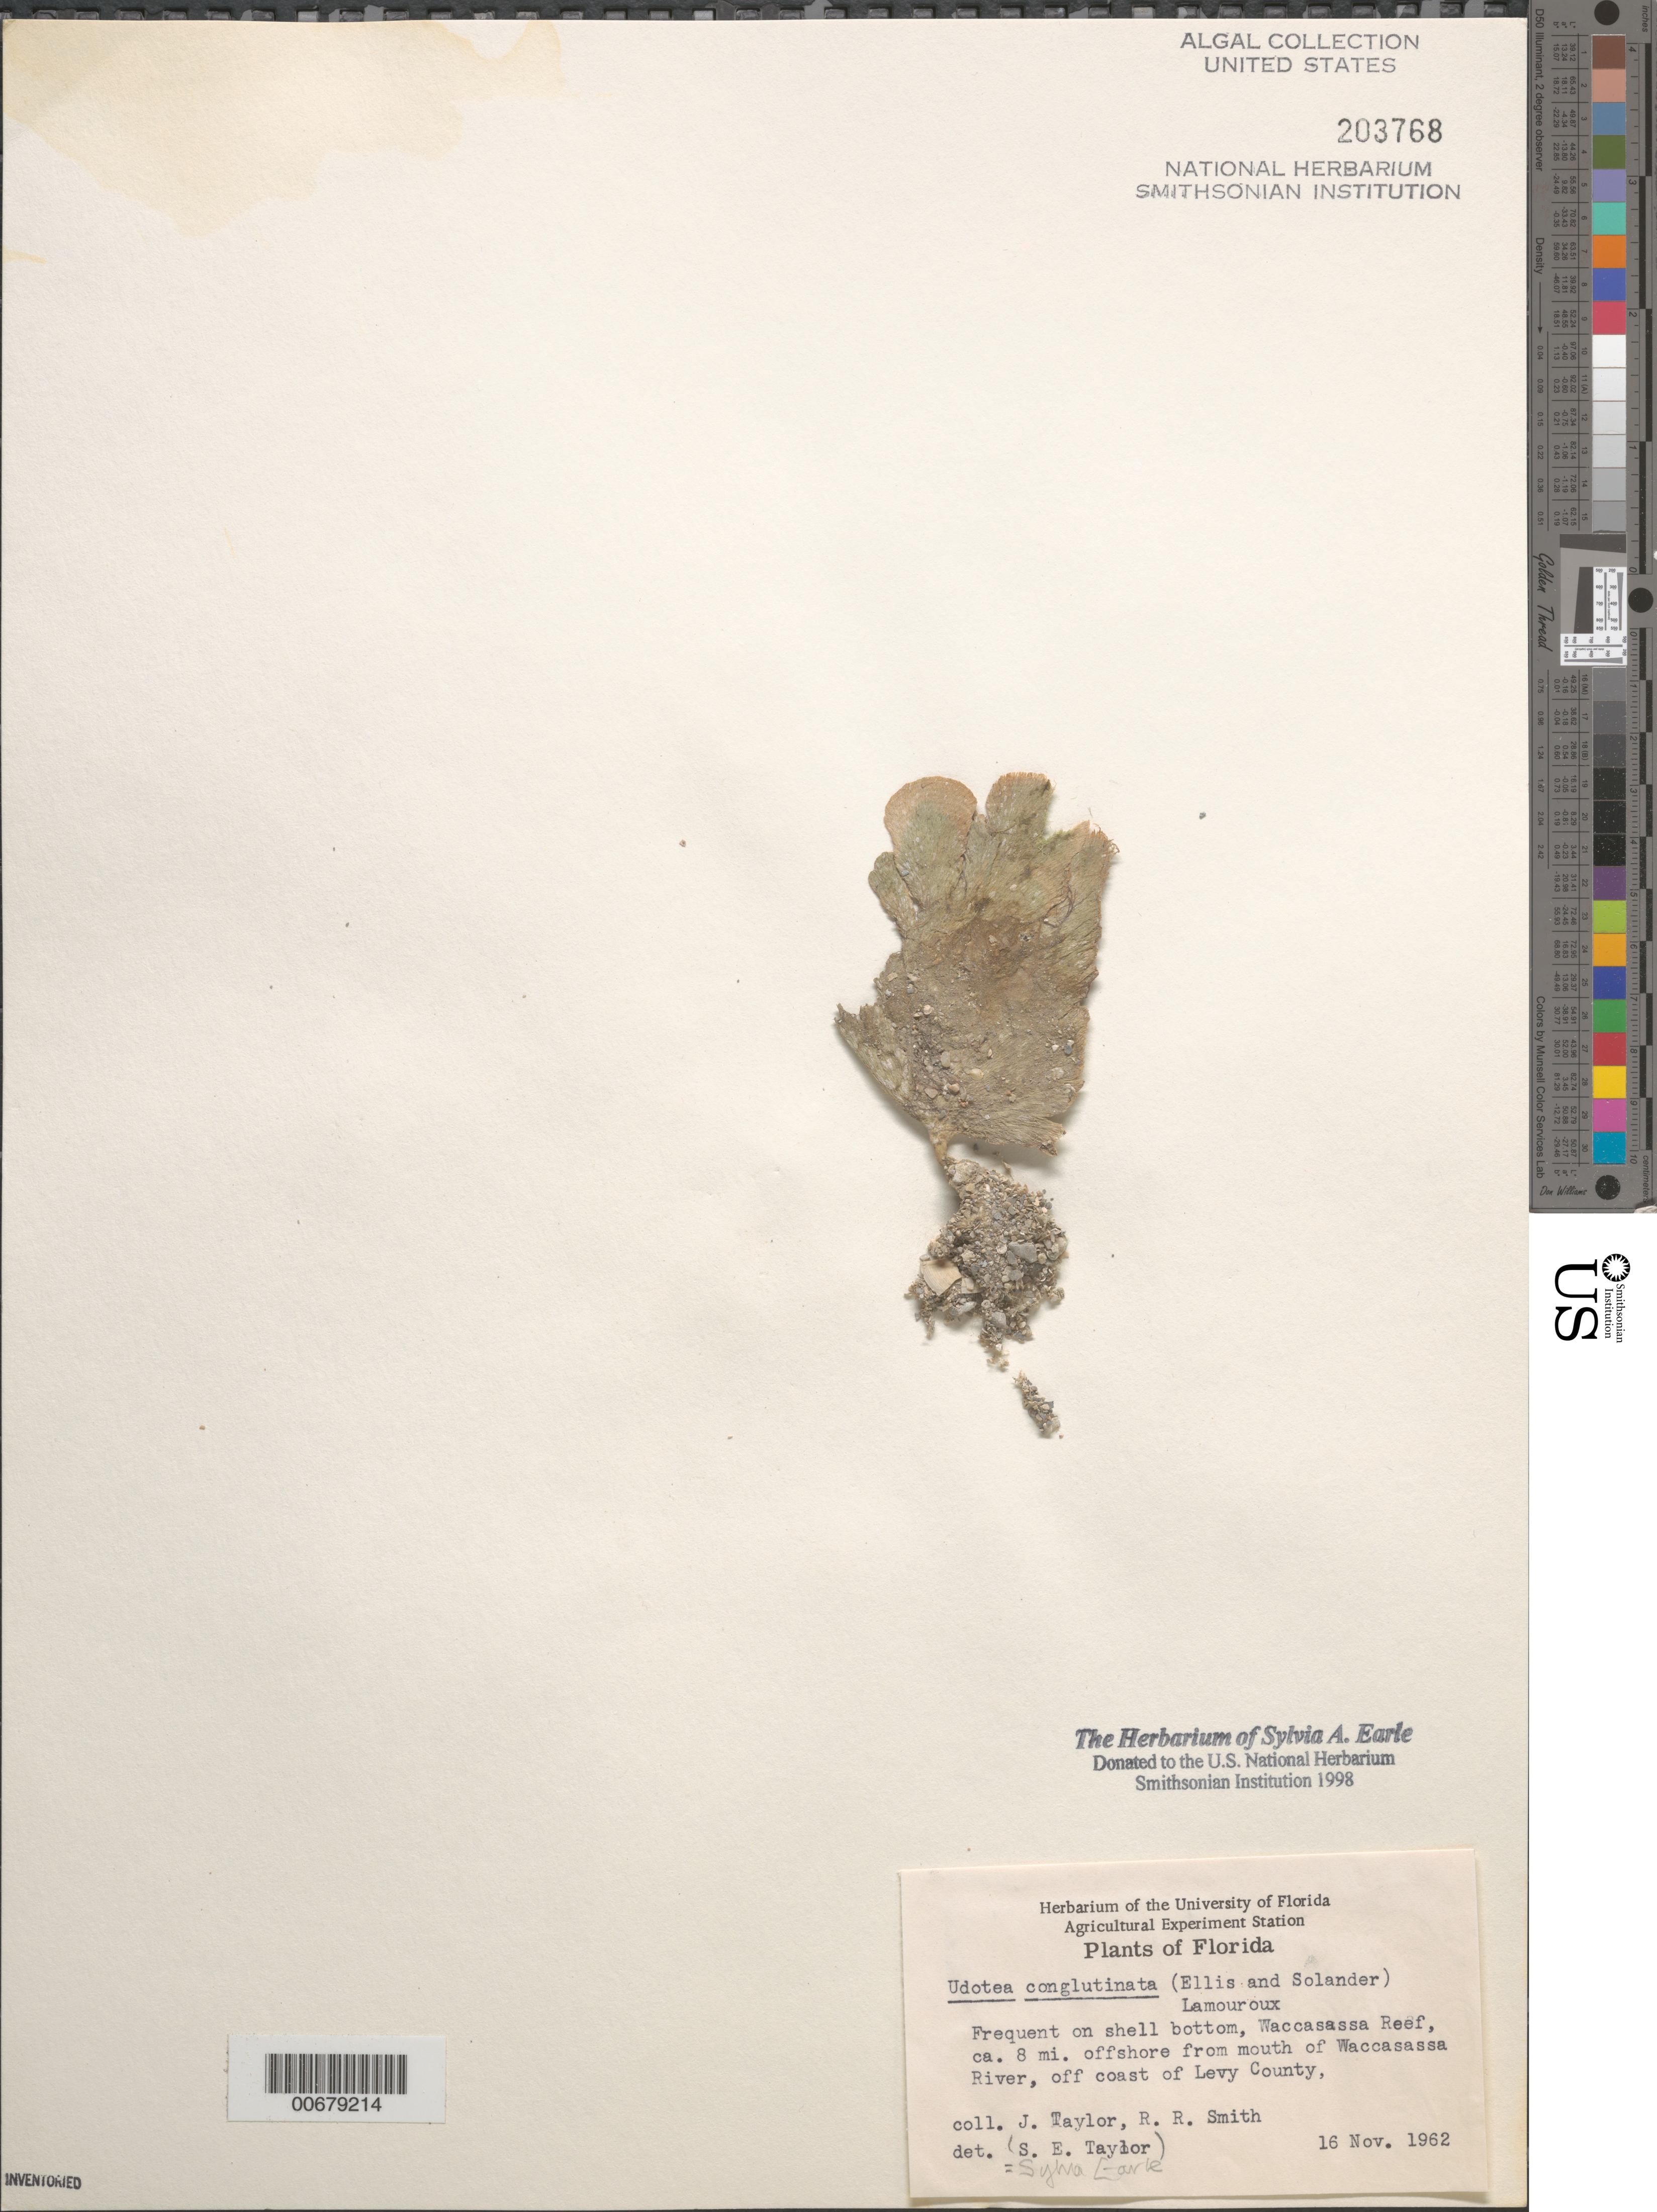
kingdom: Plantae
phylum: Chlorophyta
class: Ulvophyceae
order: Bryopsidales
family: Udoteaceae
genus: Udotea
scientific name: Udotea conglutinata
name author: (Ellis & Sol.) J.V.Lamouroux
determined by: Earle, S. A.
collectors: J. L. Taylor & R. R. Smith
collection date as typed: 16 Nov 1962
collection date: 1962-11-16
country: United States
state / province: Florida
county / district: Levy County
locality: Waccasassa Reef, ca. 8 miles off Waccasassa River mouth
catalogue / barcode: US 203768